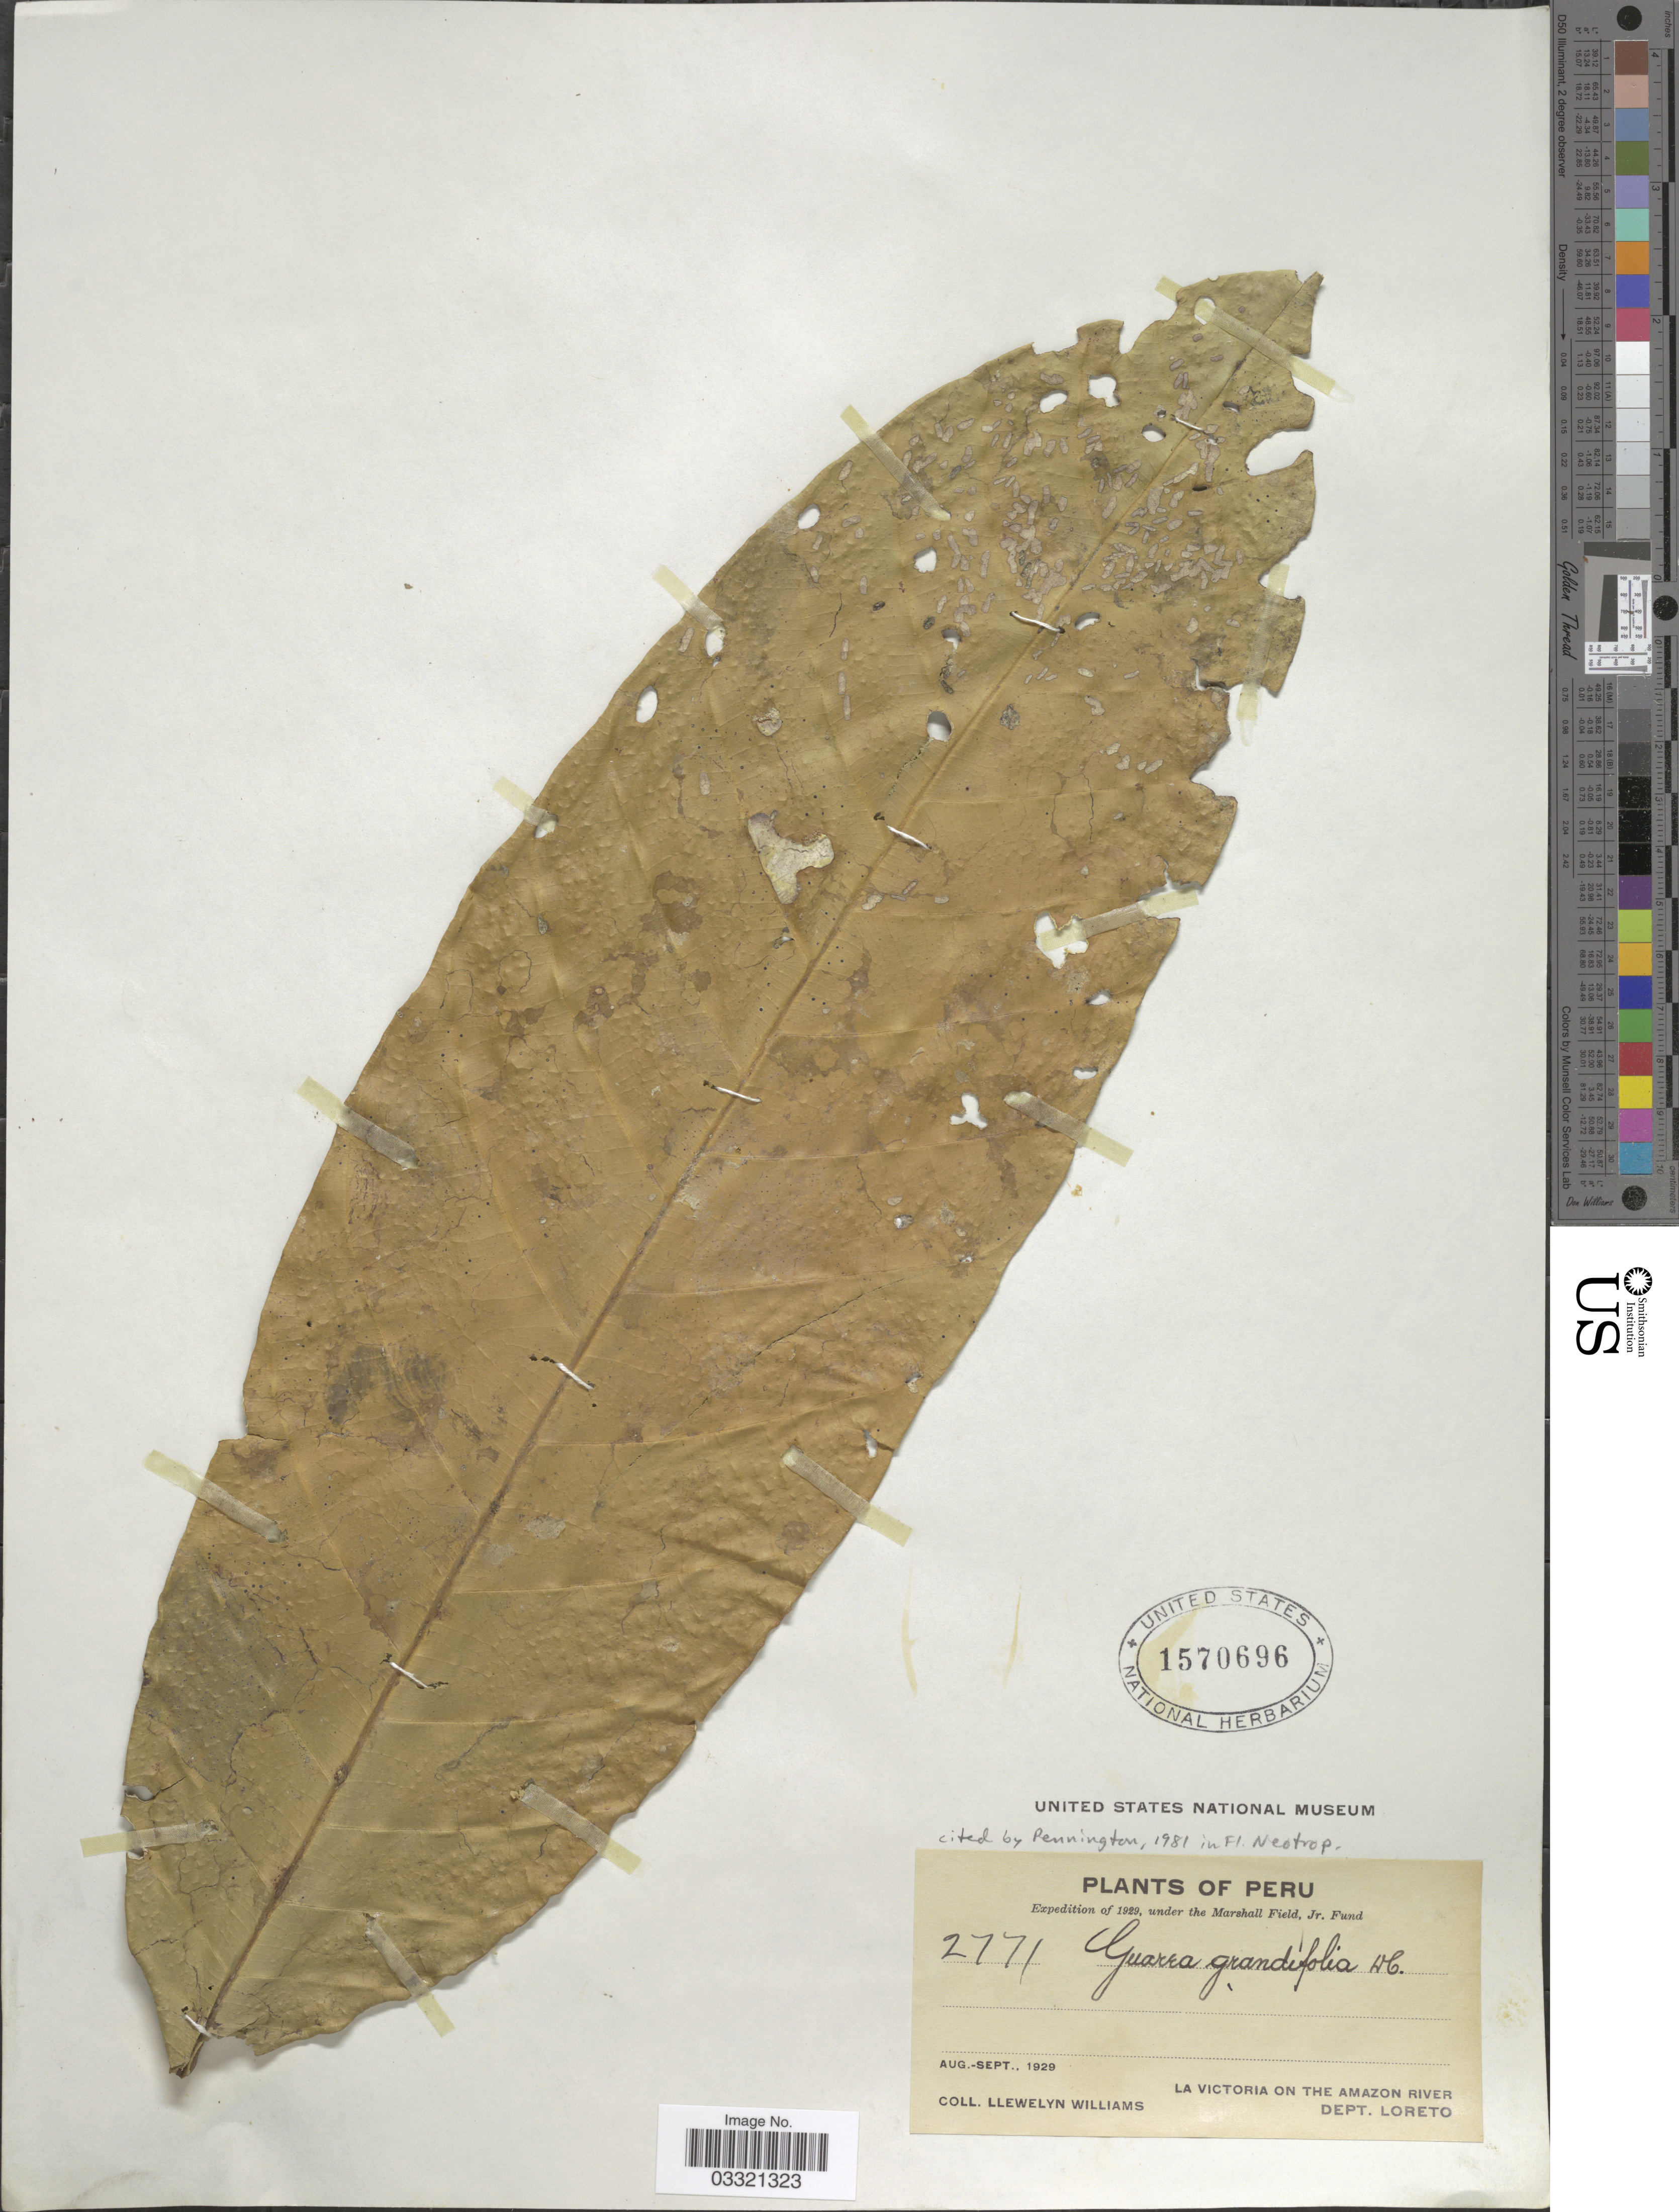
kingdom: Plantae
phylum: Tracheophyta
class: Magnoliopsida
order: Sapindales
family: Meliaceae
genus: Guarea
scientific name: Guarea grandifolia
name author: DC.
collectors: Ll. Williams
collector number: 2771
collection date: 1929-08/1929-09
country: Peru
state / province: Loreto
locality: La Victoria on the Amazon River. Dept. Loreto.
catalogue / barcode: US 1570696